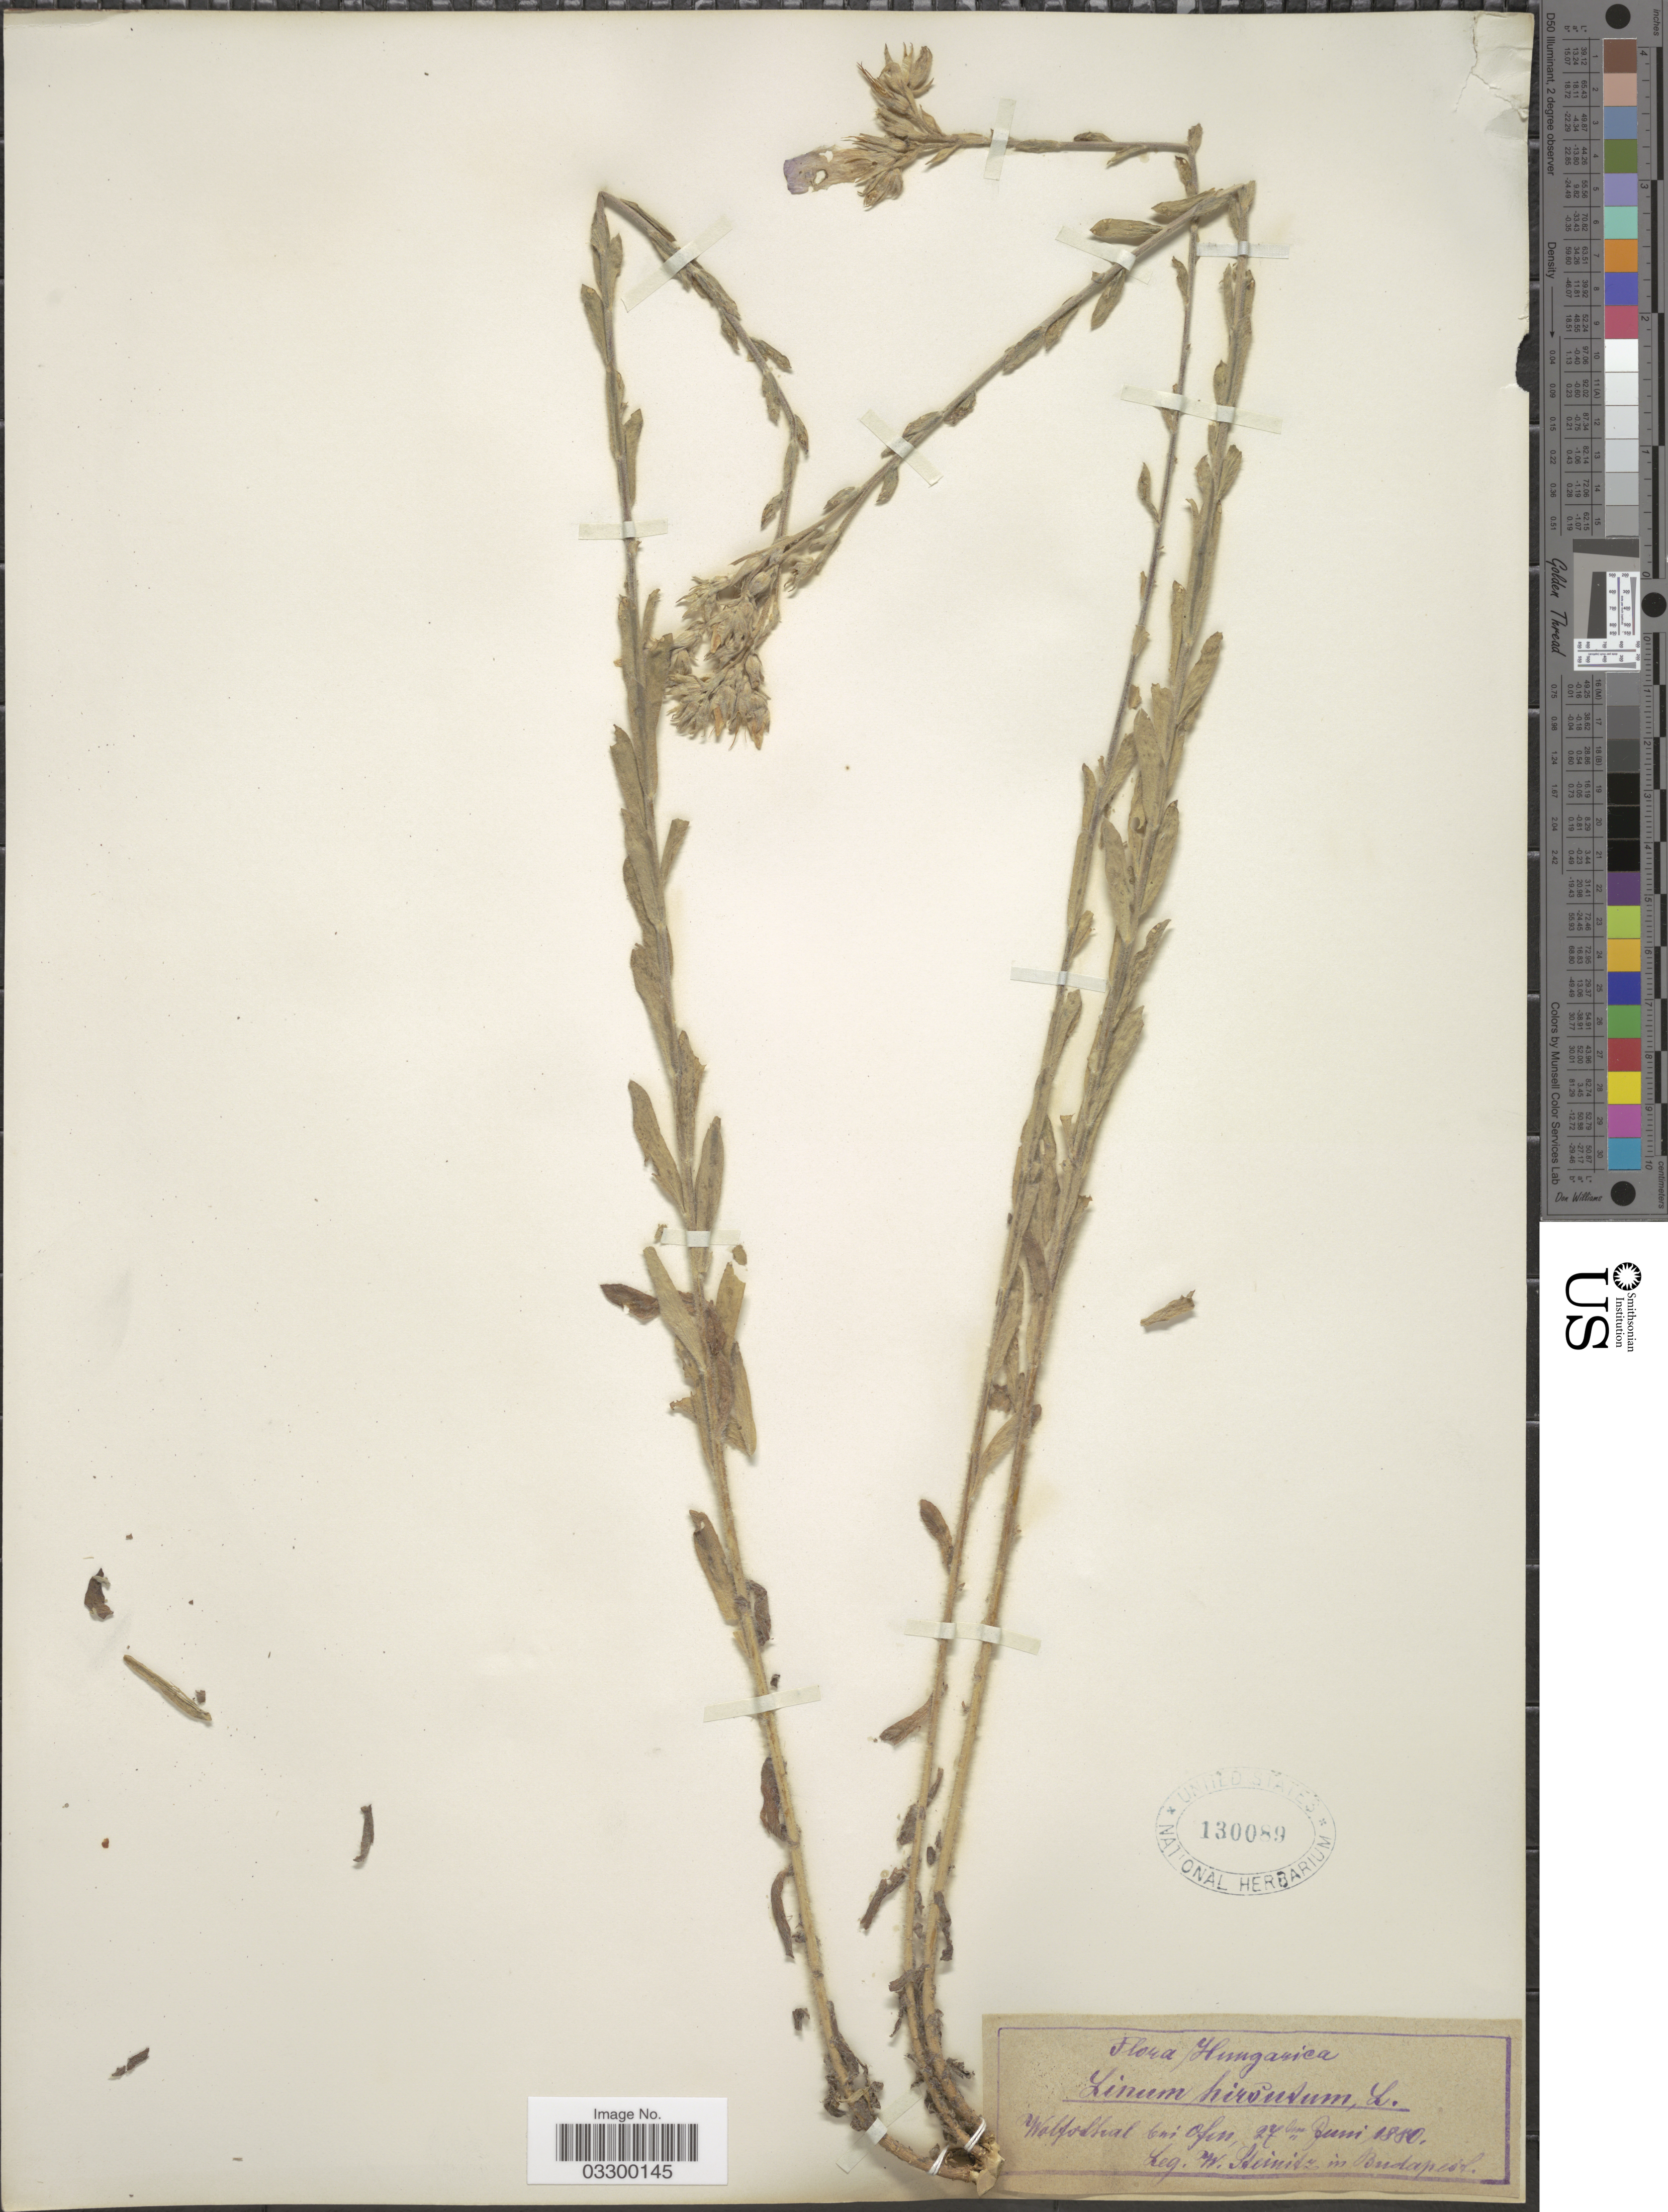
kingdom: Plantae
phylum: Tracheophyta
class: Magnoliopsida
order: Malpighiales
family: Linaceae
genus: Linum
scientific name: Linum hirsutum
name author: L.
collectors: W. Heinitz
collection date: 1880-06-27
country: Hungary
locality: Walfoshal bai Ofen. [interpreted]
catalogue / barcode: US 130089